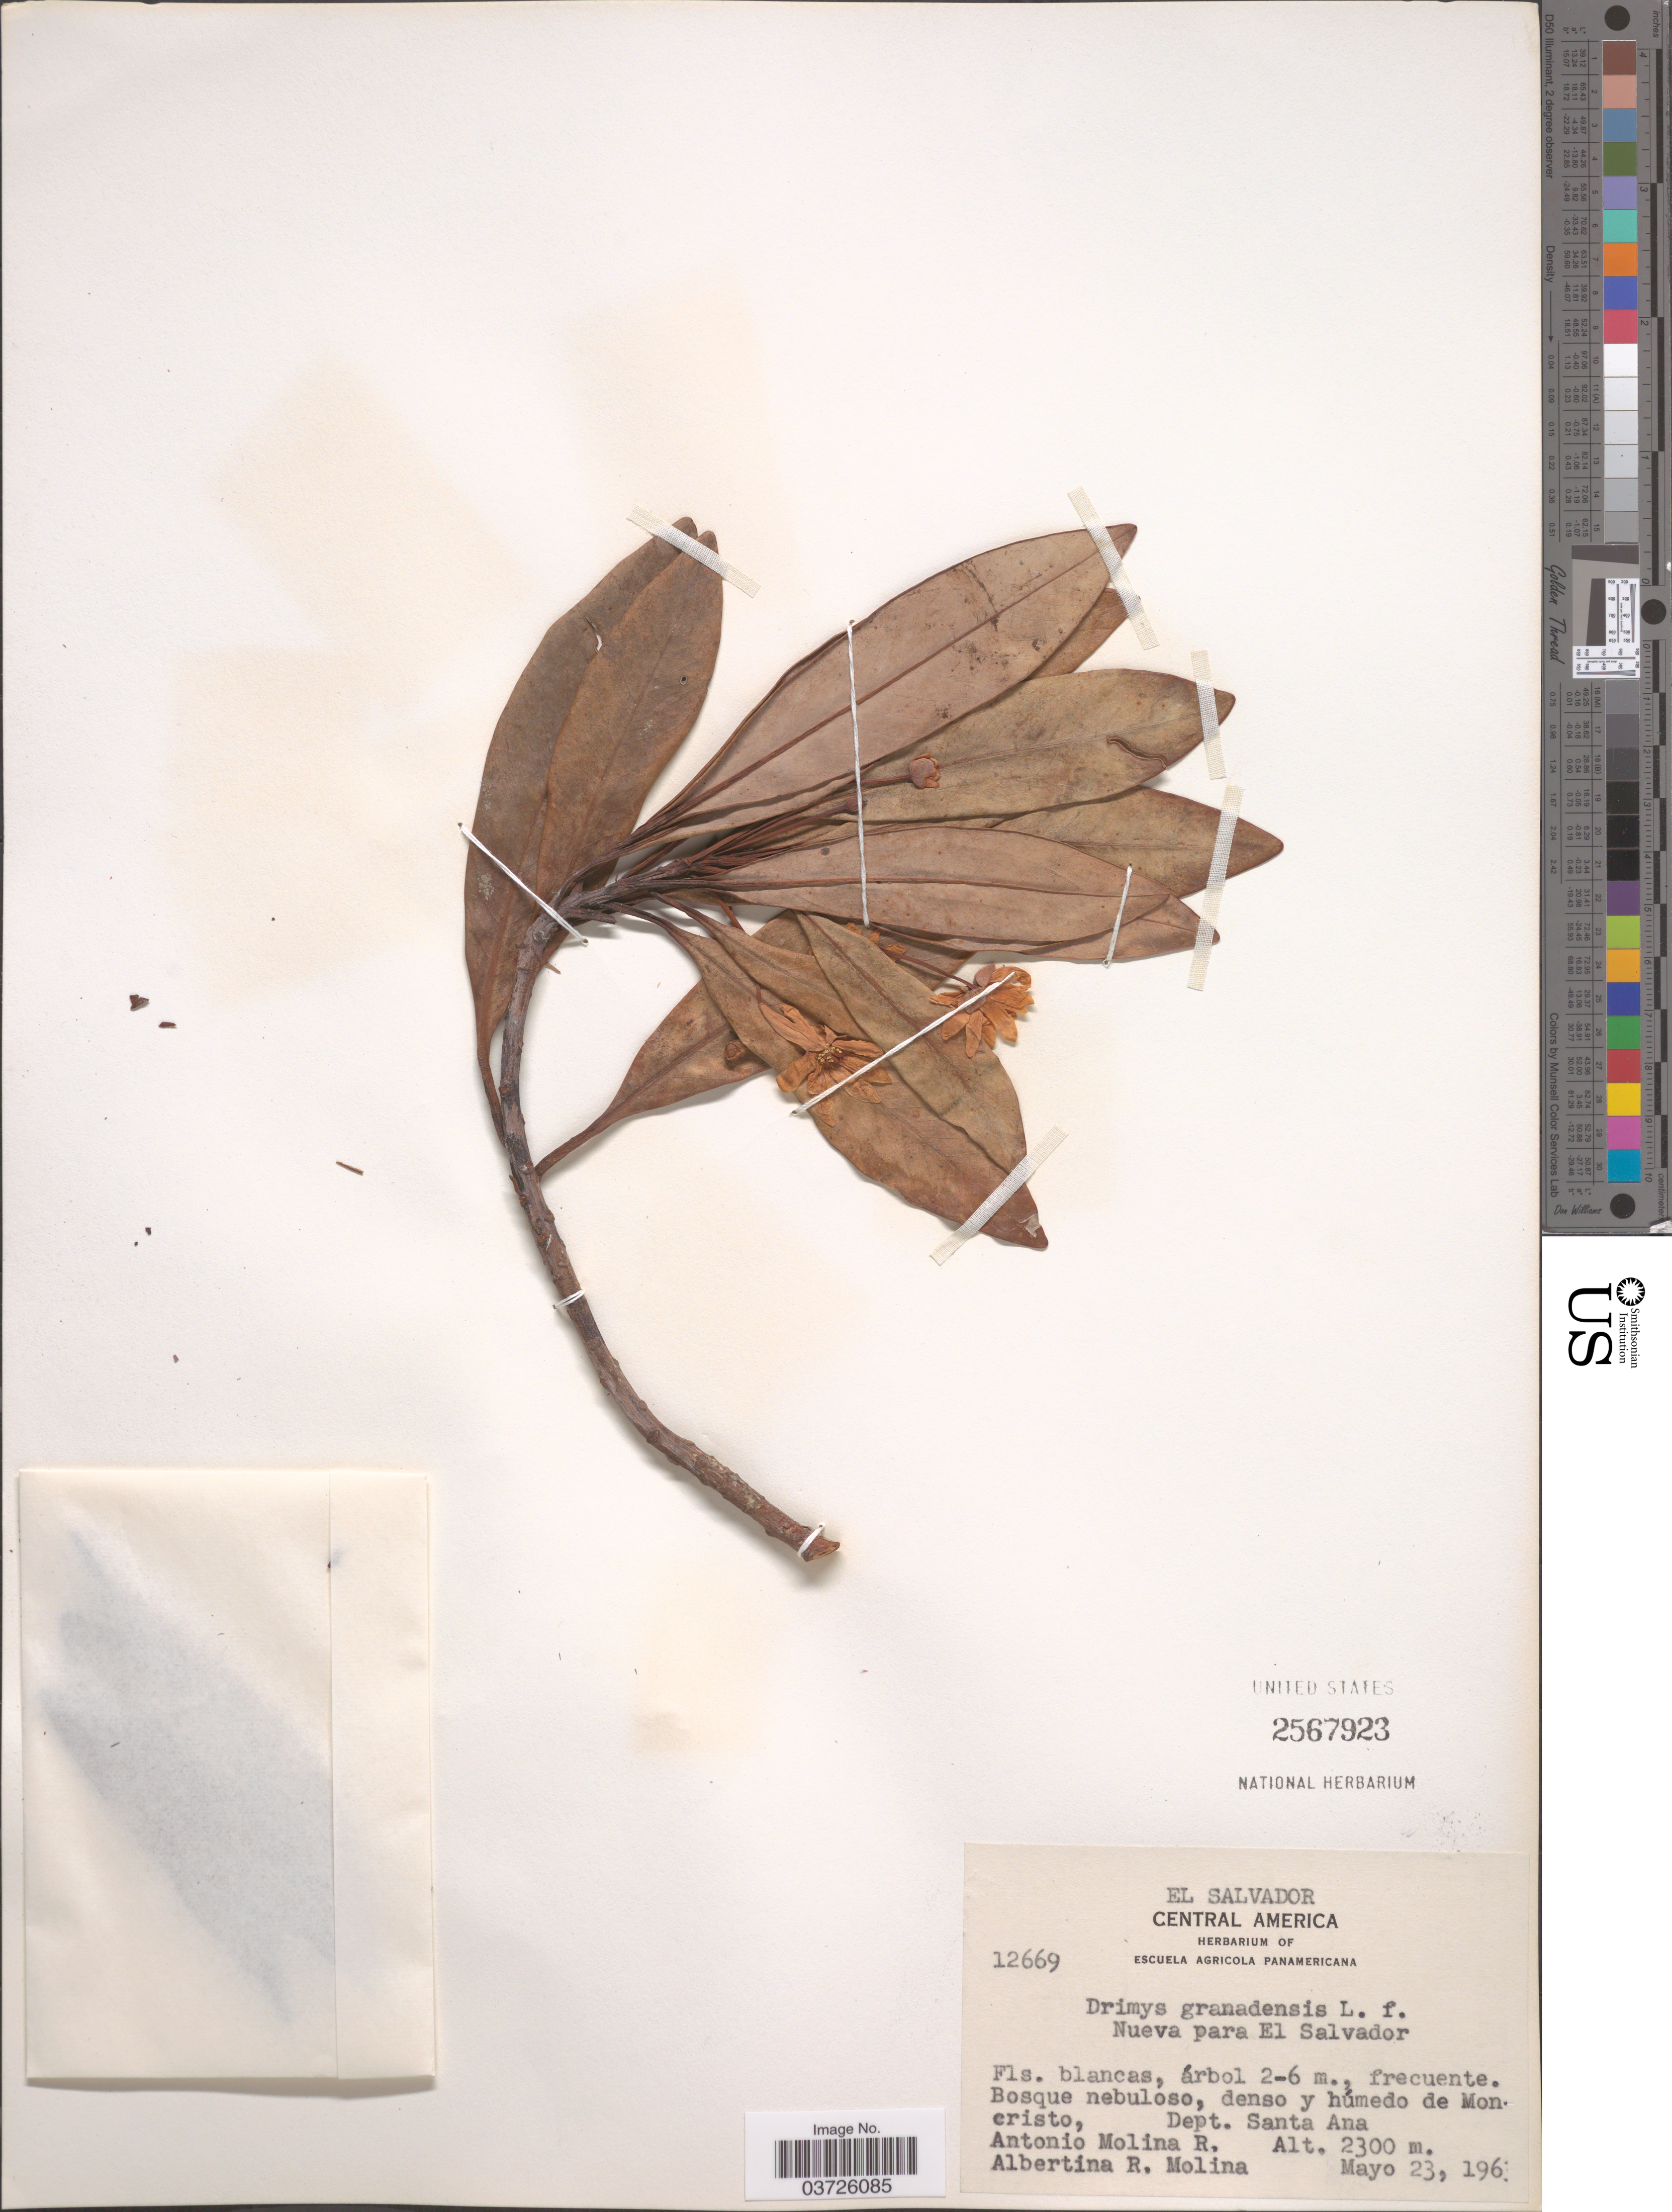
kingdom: Plantae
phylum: Tracheophyta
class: Magnoliopsida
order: Canellales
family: Winteraceae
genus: Drimys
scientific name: Drimys granadensis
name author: L. f.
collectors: A. Molina R. & A. R. Molina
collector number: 12669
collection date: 1963-05-23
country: El Salvador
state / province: Santa Ana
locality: Bosque nebuloso, denso y húmedo de Moncristo, Dept. Santa Ana.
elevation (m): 2300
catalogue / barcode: US 2567923